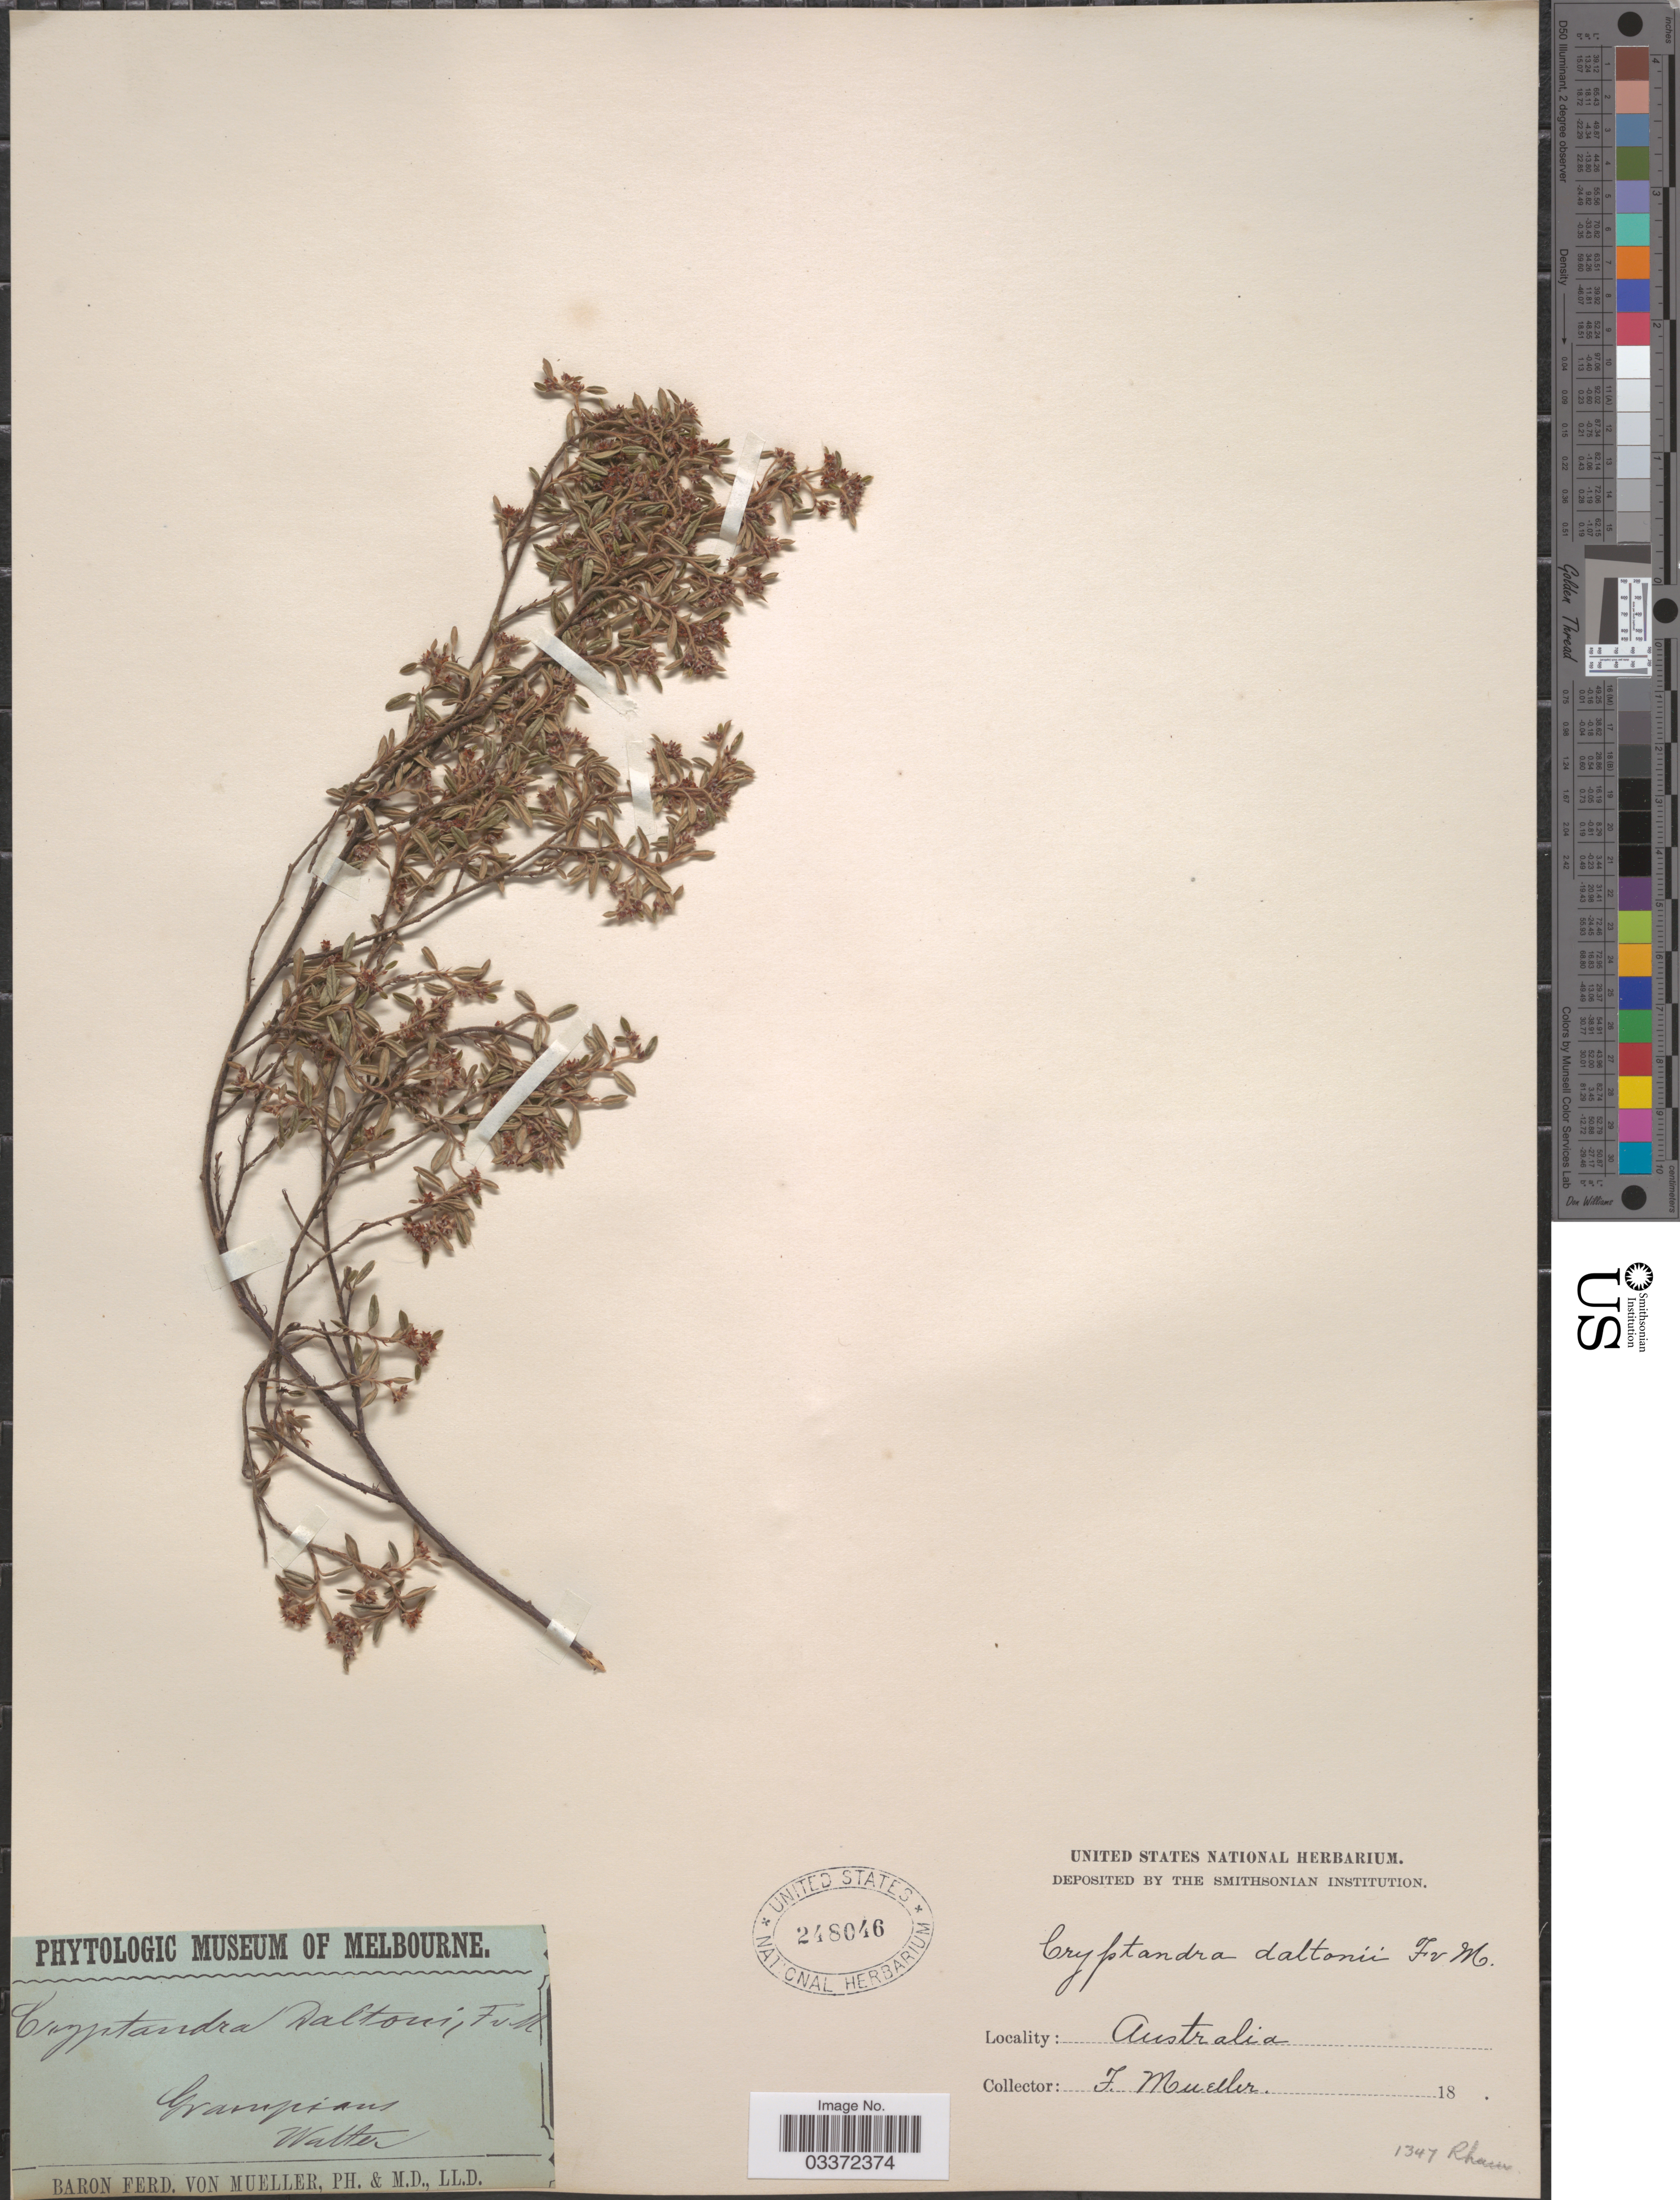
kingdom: Plantae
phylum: Tracheophyta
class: Magnoliopsida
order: Rosales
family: Rhamnaceae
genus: Cryptandra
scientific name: Cryptandra daltonii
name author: F. Muell.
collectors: F. Mueller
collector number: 1347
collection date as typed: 18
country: Australia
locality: Grampians, Walter.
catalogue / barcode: US 248046